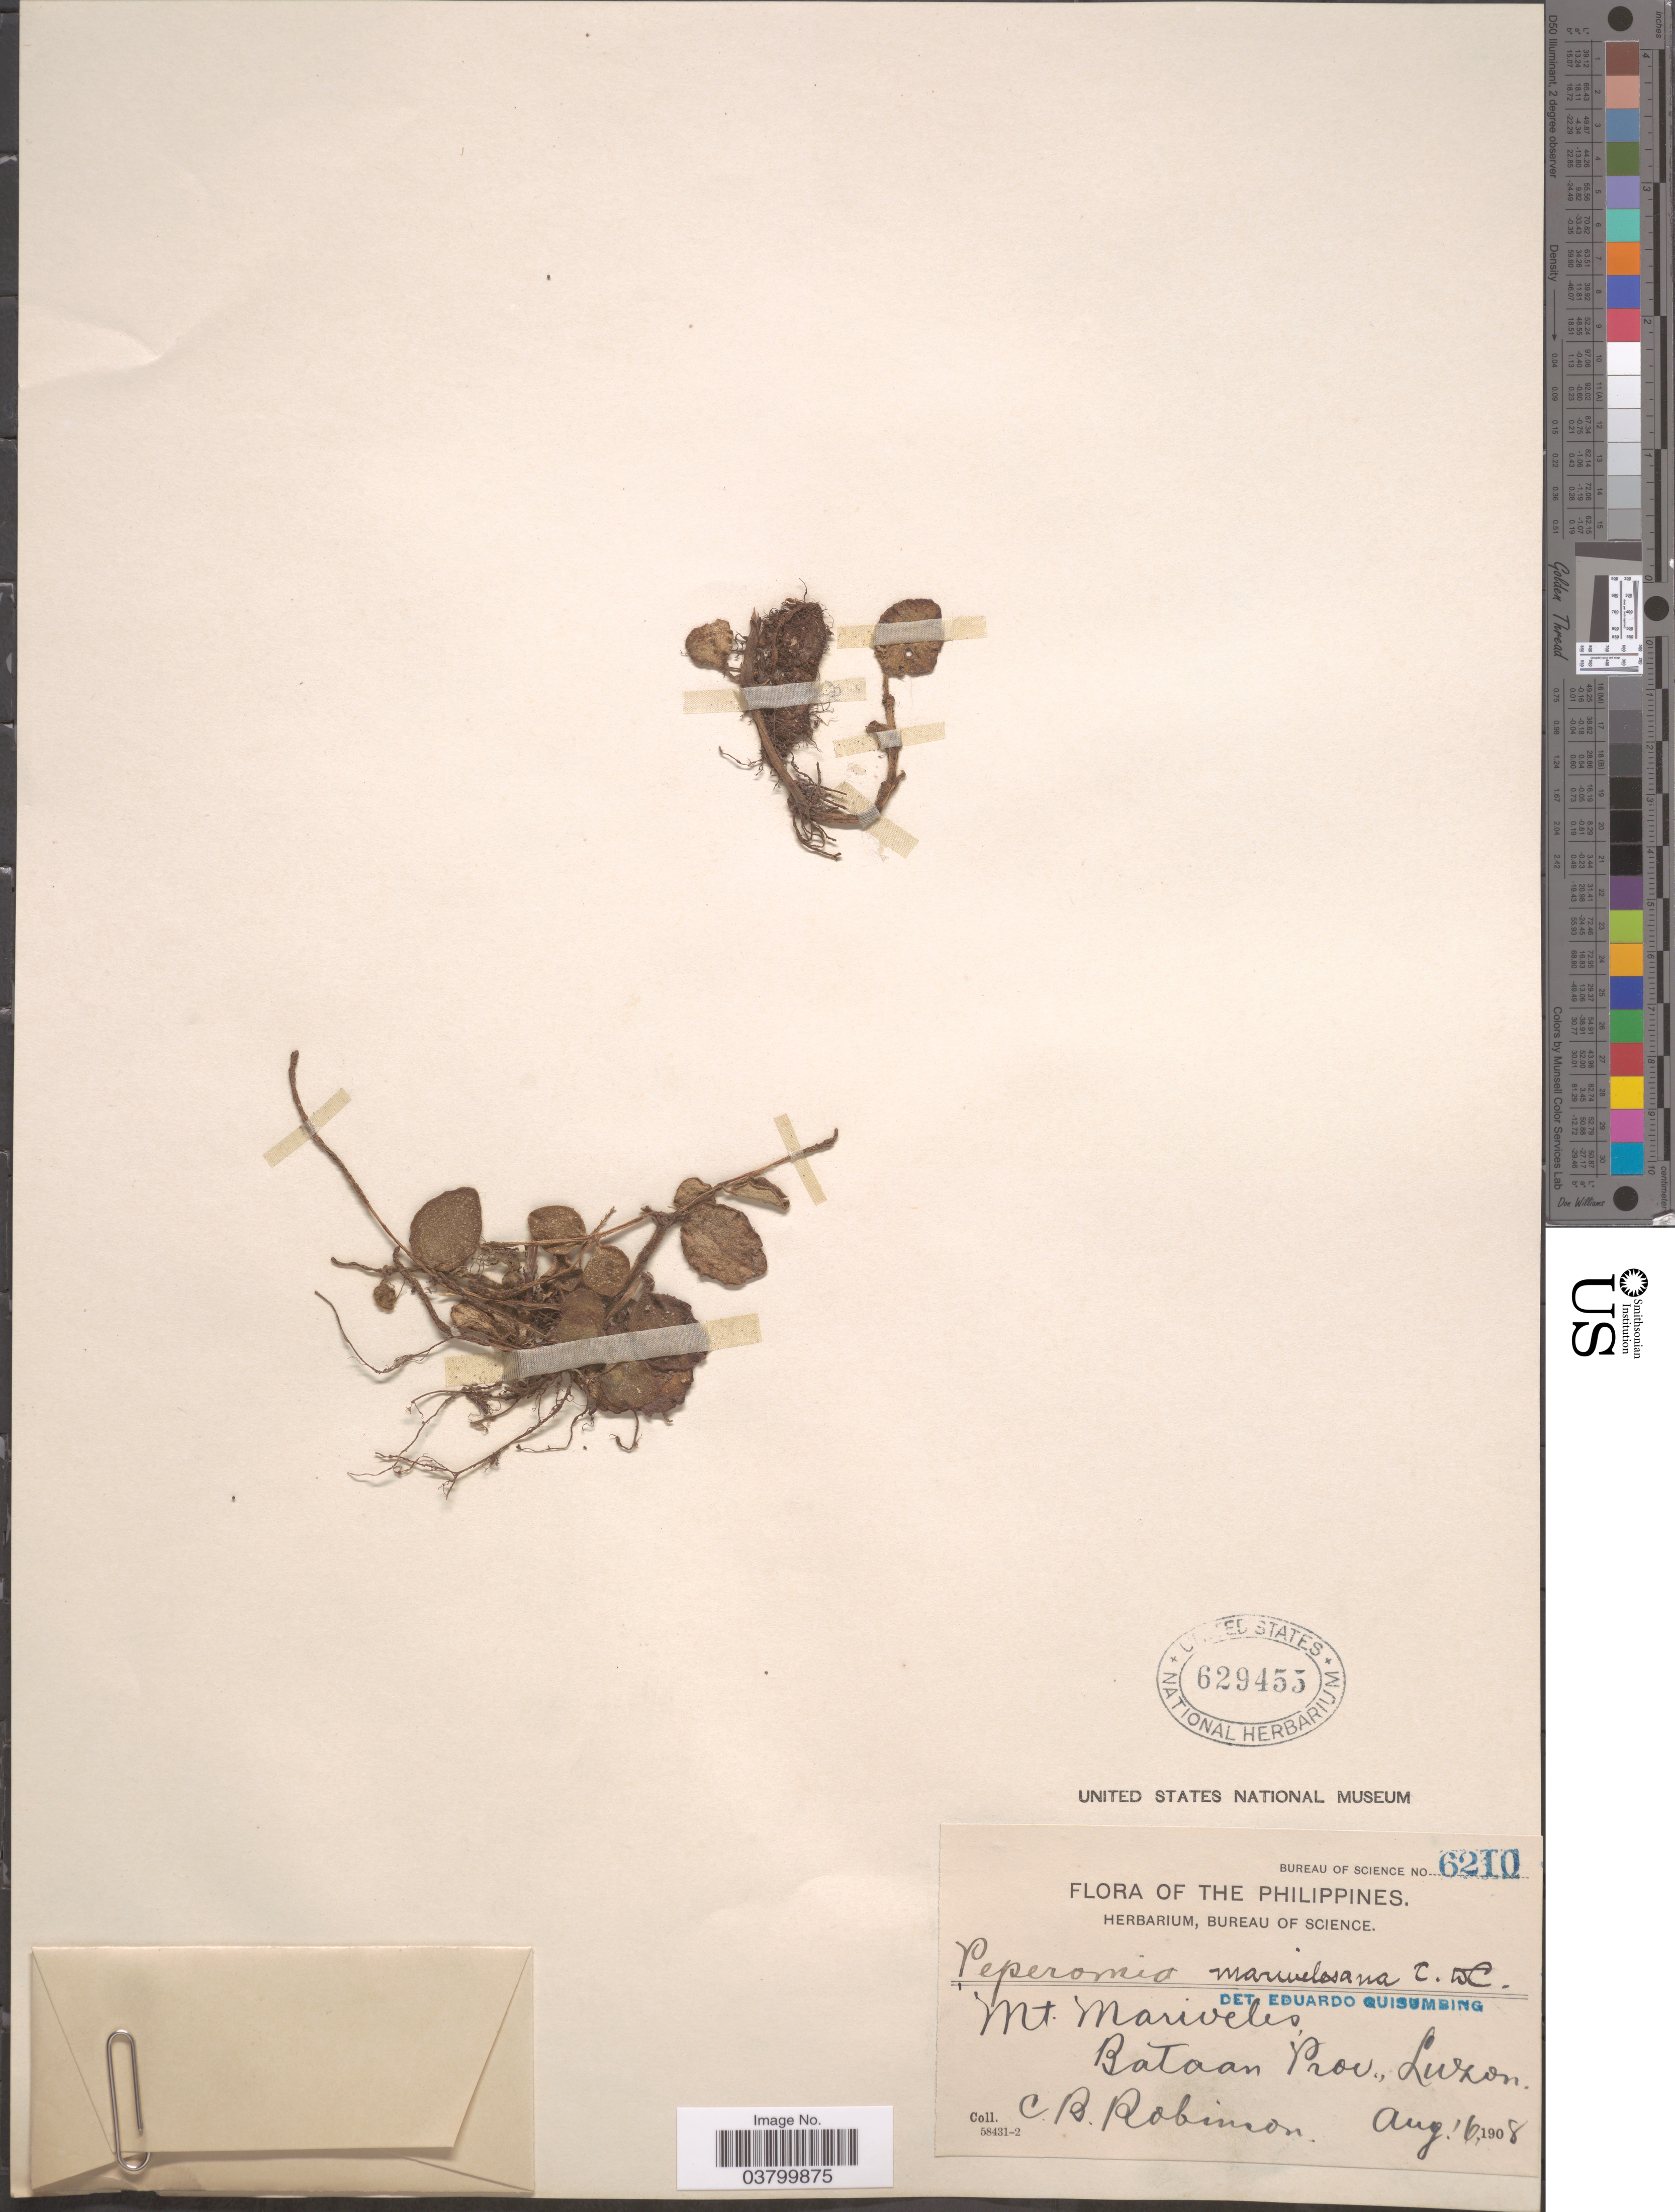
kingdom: Plantae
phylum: Tracheophyta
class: Magnoliopsida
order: Piperales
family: Piperaceae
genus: Peperomia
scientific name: Peperomia marivelesana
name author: C. DC.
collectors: C. Robinson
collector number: Bureau of Science 6210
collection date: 1908-08-16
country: Philippines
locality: Mt. Mariveles, Bataan Prov., Luzon.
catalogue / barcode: US 629455